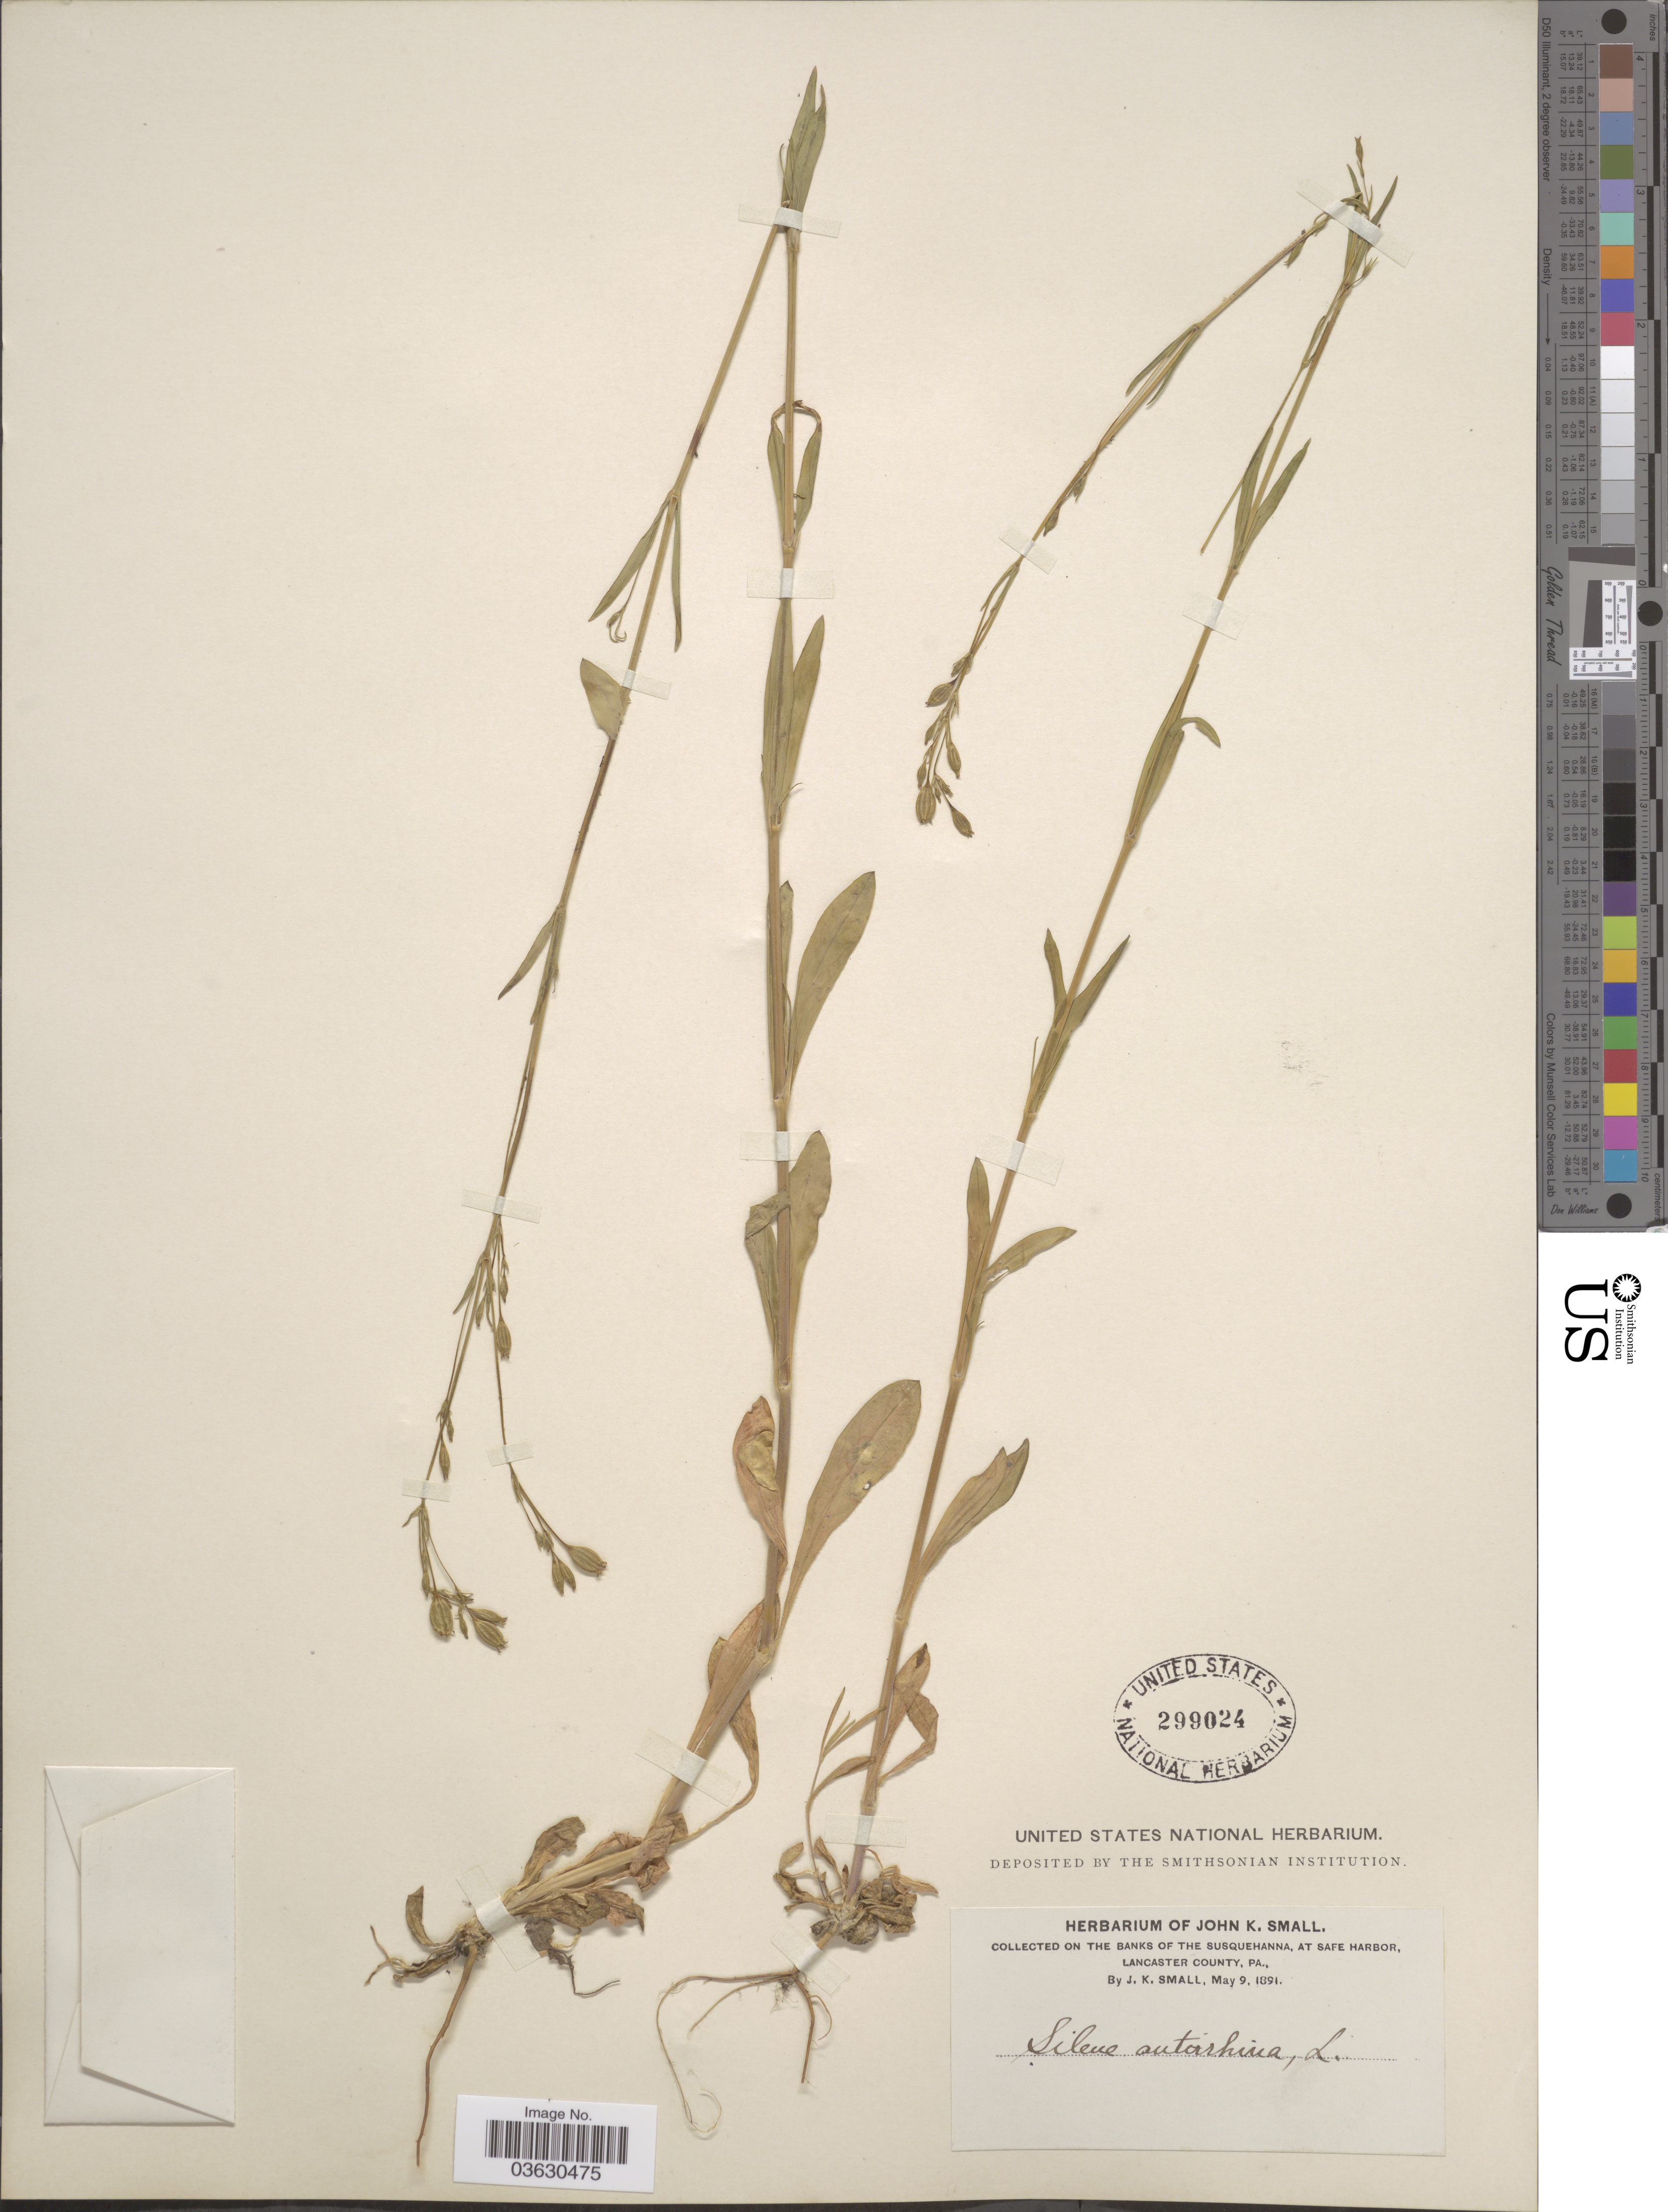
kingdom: Plantae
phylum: Tracheophyta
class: Magnoliopsida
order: Caryophyllales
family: Caryophyllaceae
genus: Silene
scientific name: Silene antirrhina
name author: L.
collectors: J. K. Small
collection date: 1891-05-09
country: United States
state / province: Pennsylvania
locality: On the banks of the Susquehanna, at Safe Harbor, Lancaster County.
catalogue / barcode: US 299024